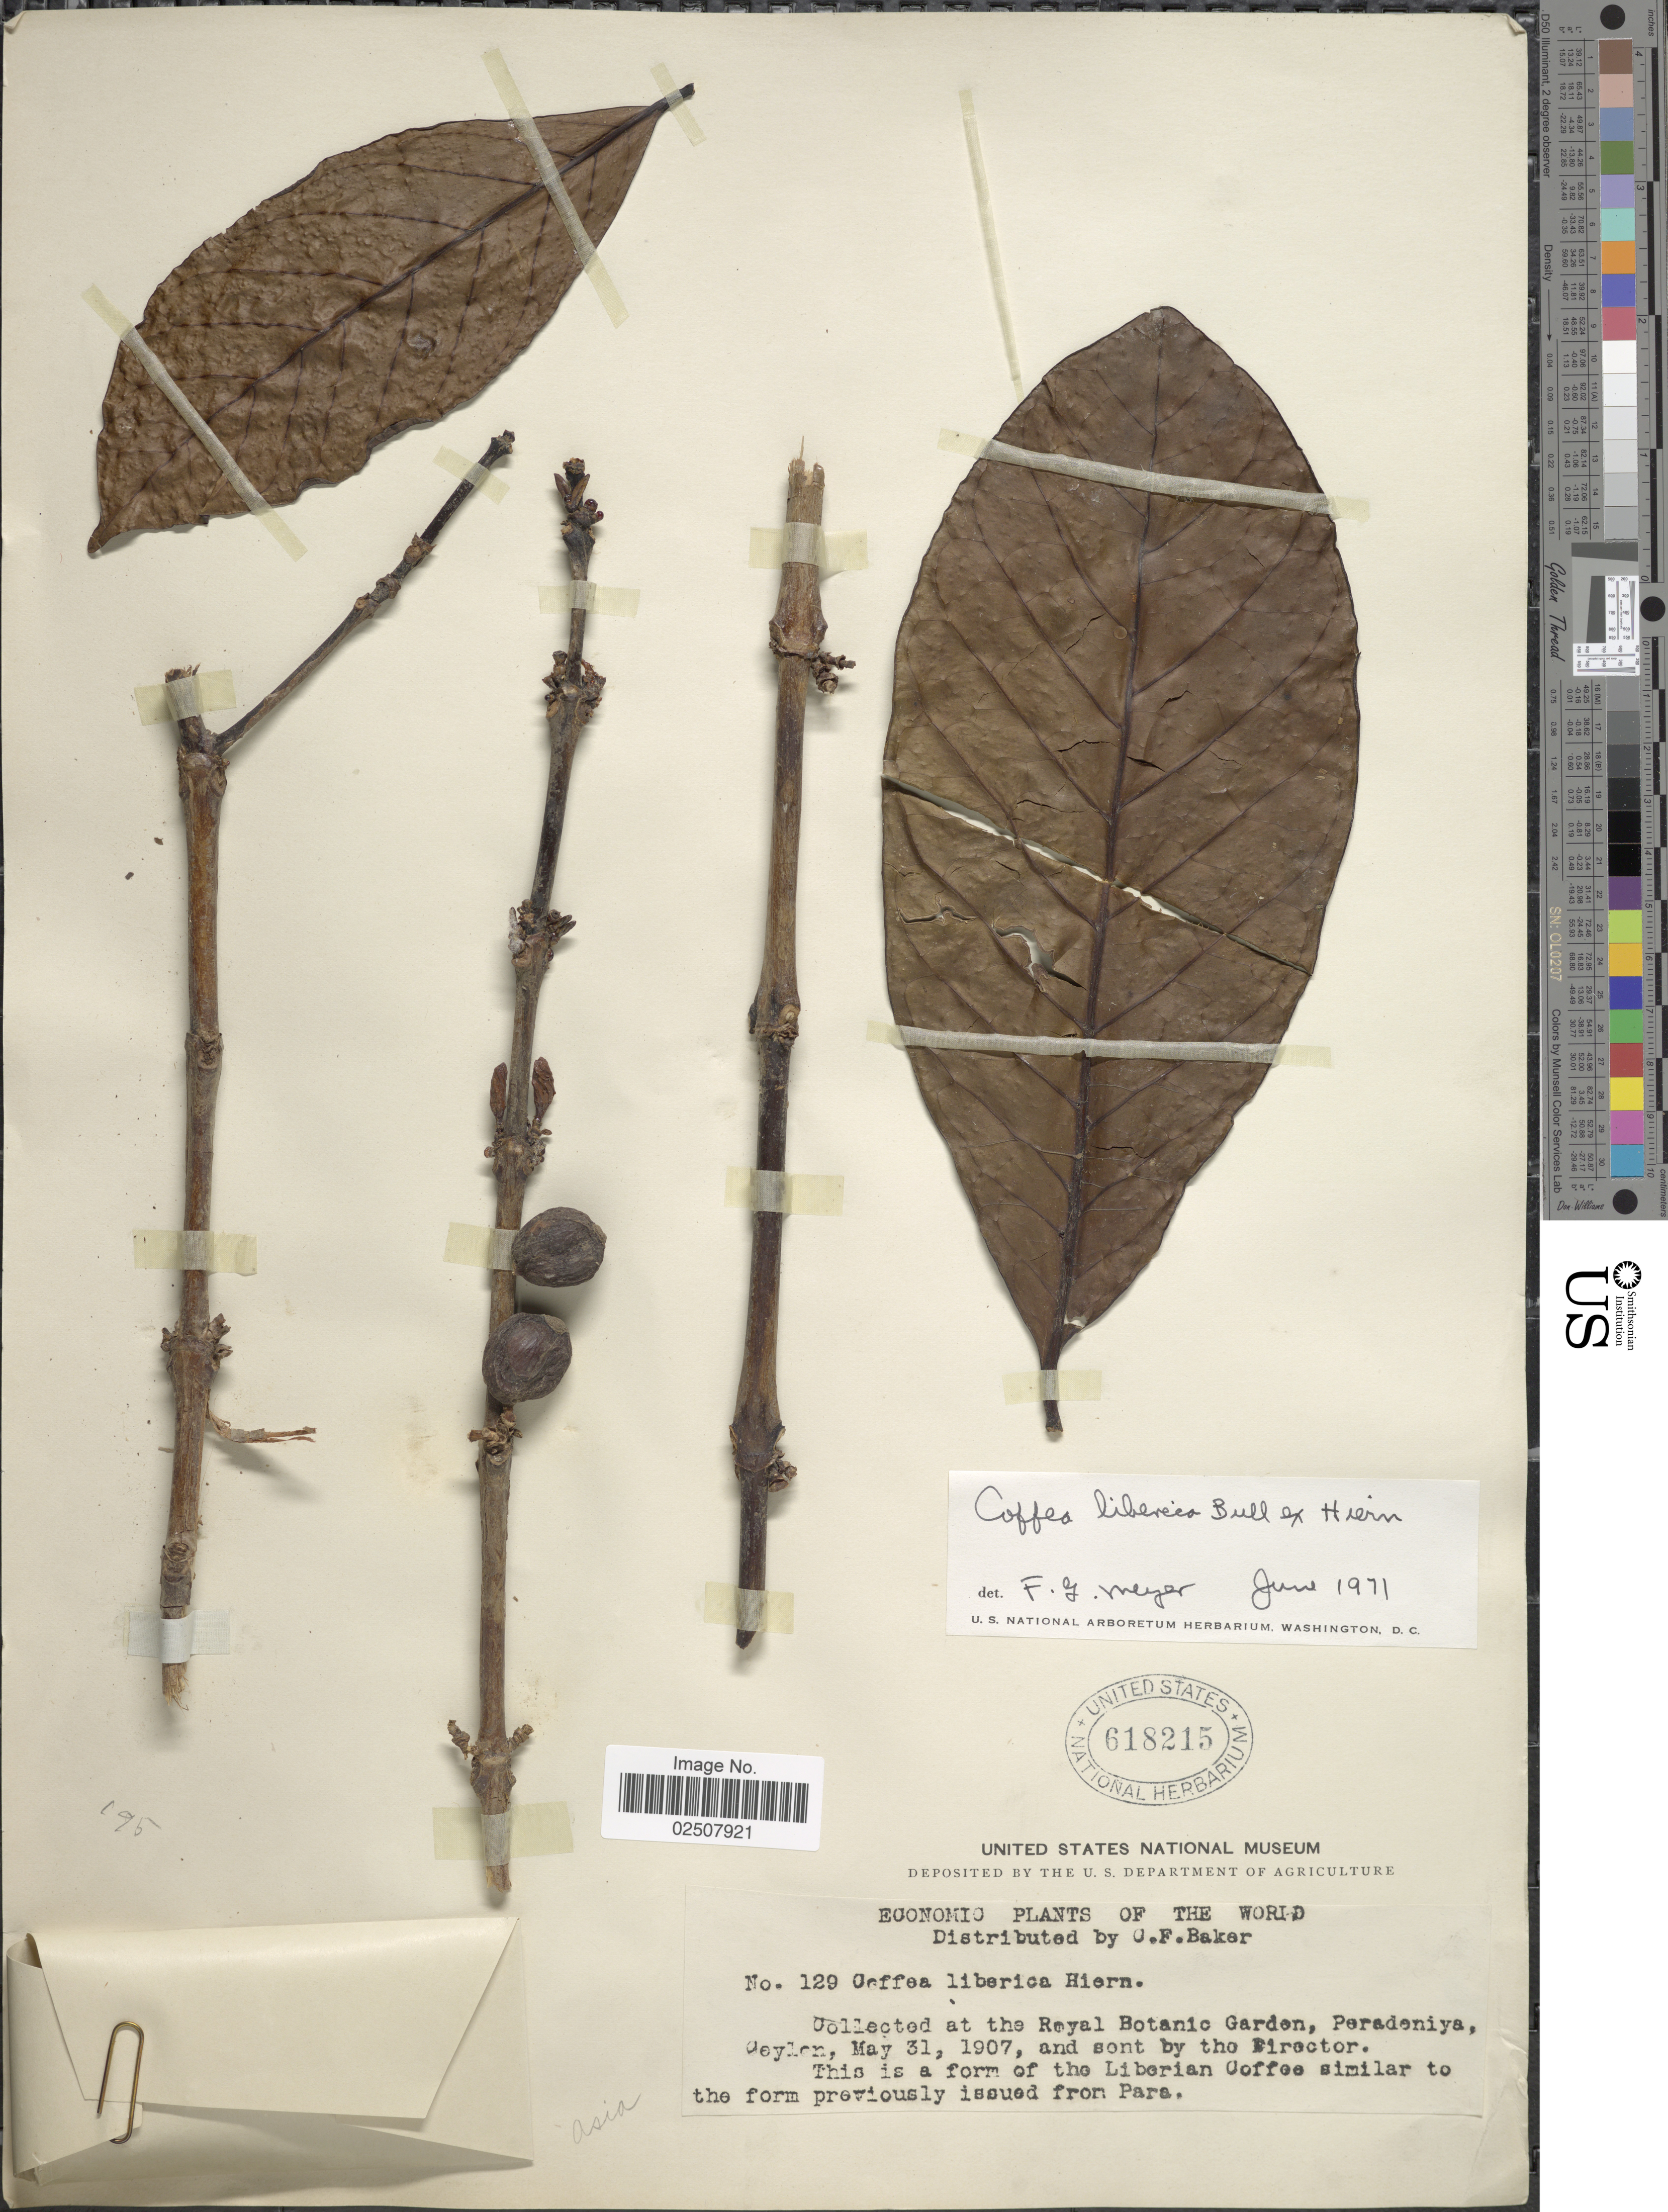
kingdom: Plantae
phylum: Tracheophyta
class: Magnoliopsida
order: Gentianales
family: Rubiaceae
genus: Coffea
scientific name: Coffea liberica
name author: Hiern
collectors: C. F. Baker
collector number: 129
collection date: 1907-05-31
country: Sri Lanka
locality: At the Royal Botanic Garden, Peradeniya, Ceylon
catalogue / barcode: US 618215